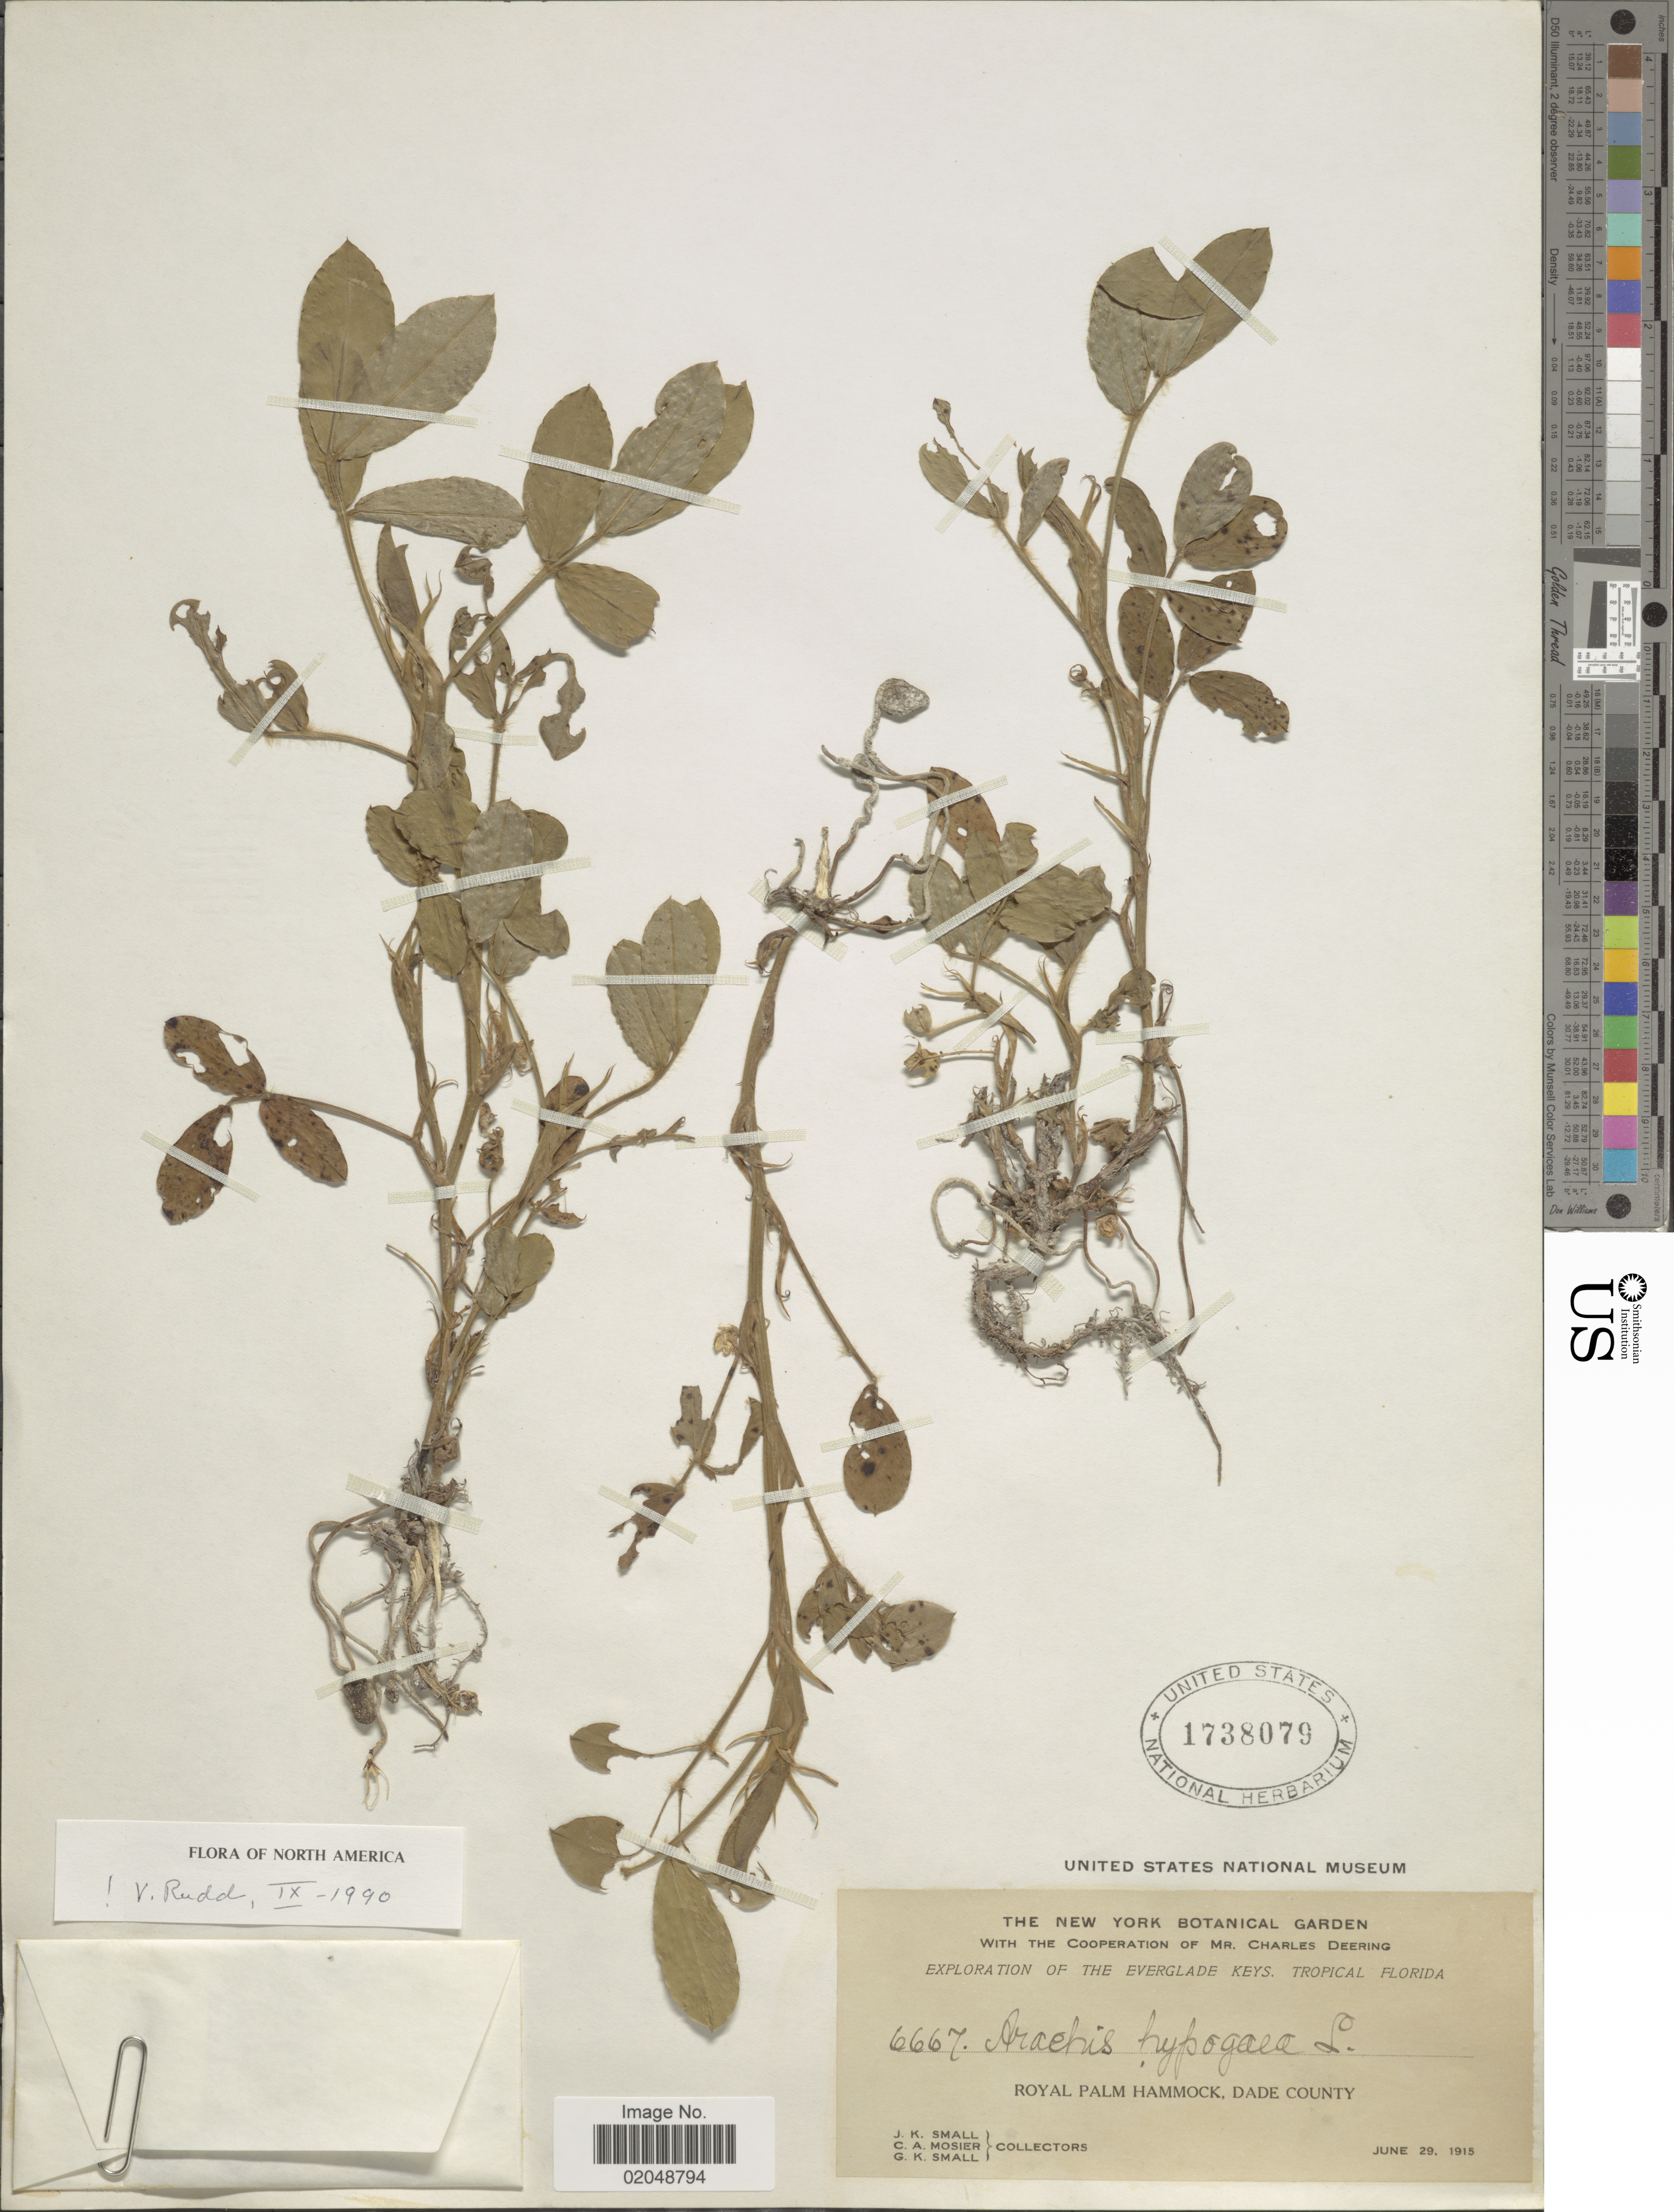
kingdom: Plantae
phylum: Tracheophyta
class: Magnoliopsida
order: Fabales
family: Fabaceae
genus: Arachis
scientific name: Arachis hypogaea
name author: L.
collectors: J. K. Small, C. A. Mosier & G. K. Small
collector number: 6667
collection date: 1915-06-29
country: United States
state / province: Florida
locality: The Everglade Keys, Tropical Florida, Royal Palm Hammock, Dade County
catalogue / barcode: US 1738079